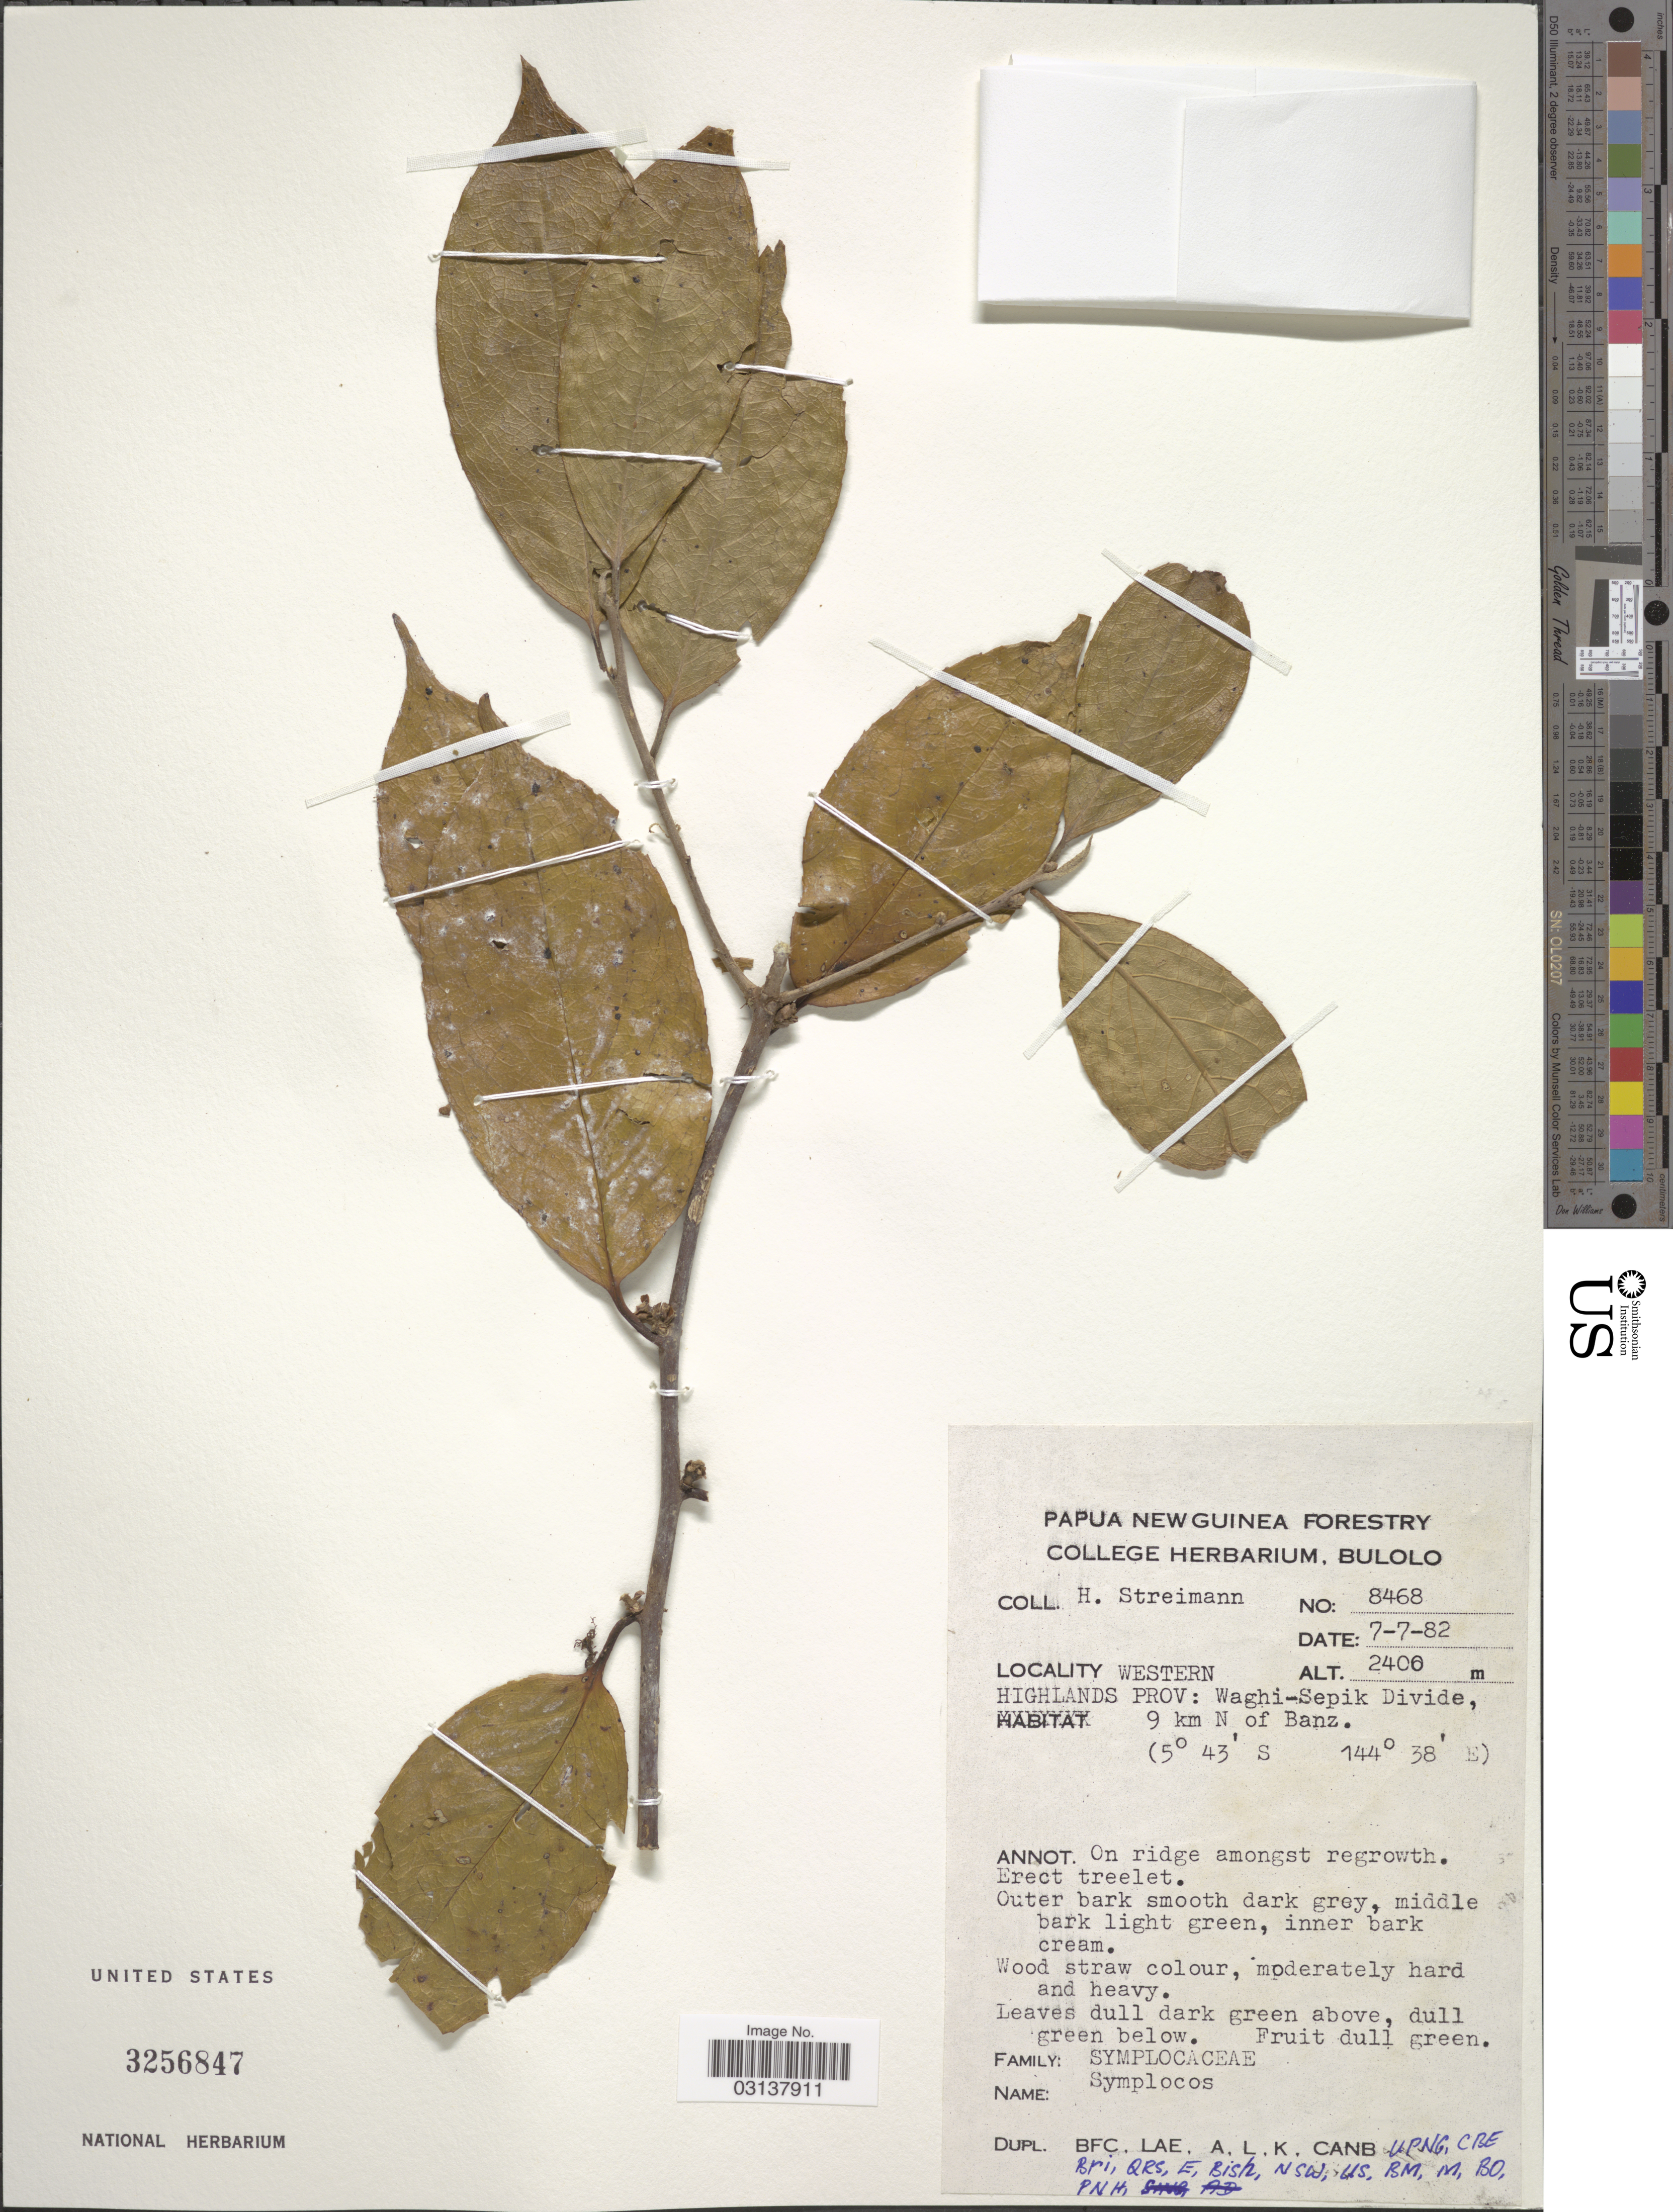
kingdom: Plantae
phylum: Tracheophyta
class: Magnoliopsida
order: Ericales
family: Symplocaceae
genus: Symplocos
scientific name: Symplocos sp.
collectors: H. Steimann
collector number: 8468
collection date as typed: Transcribed d/m/y: 7/7/82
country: Papua New Guinea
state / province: Western Highlands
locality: Western Highlands Prov: Waghi-Sepik Divide, 9 km N of Banz.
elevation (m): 2400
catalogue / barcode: US 3256847